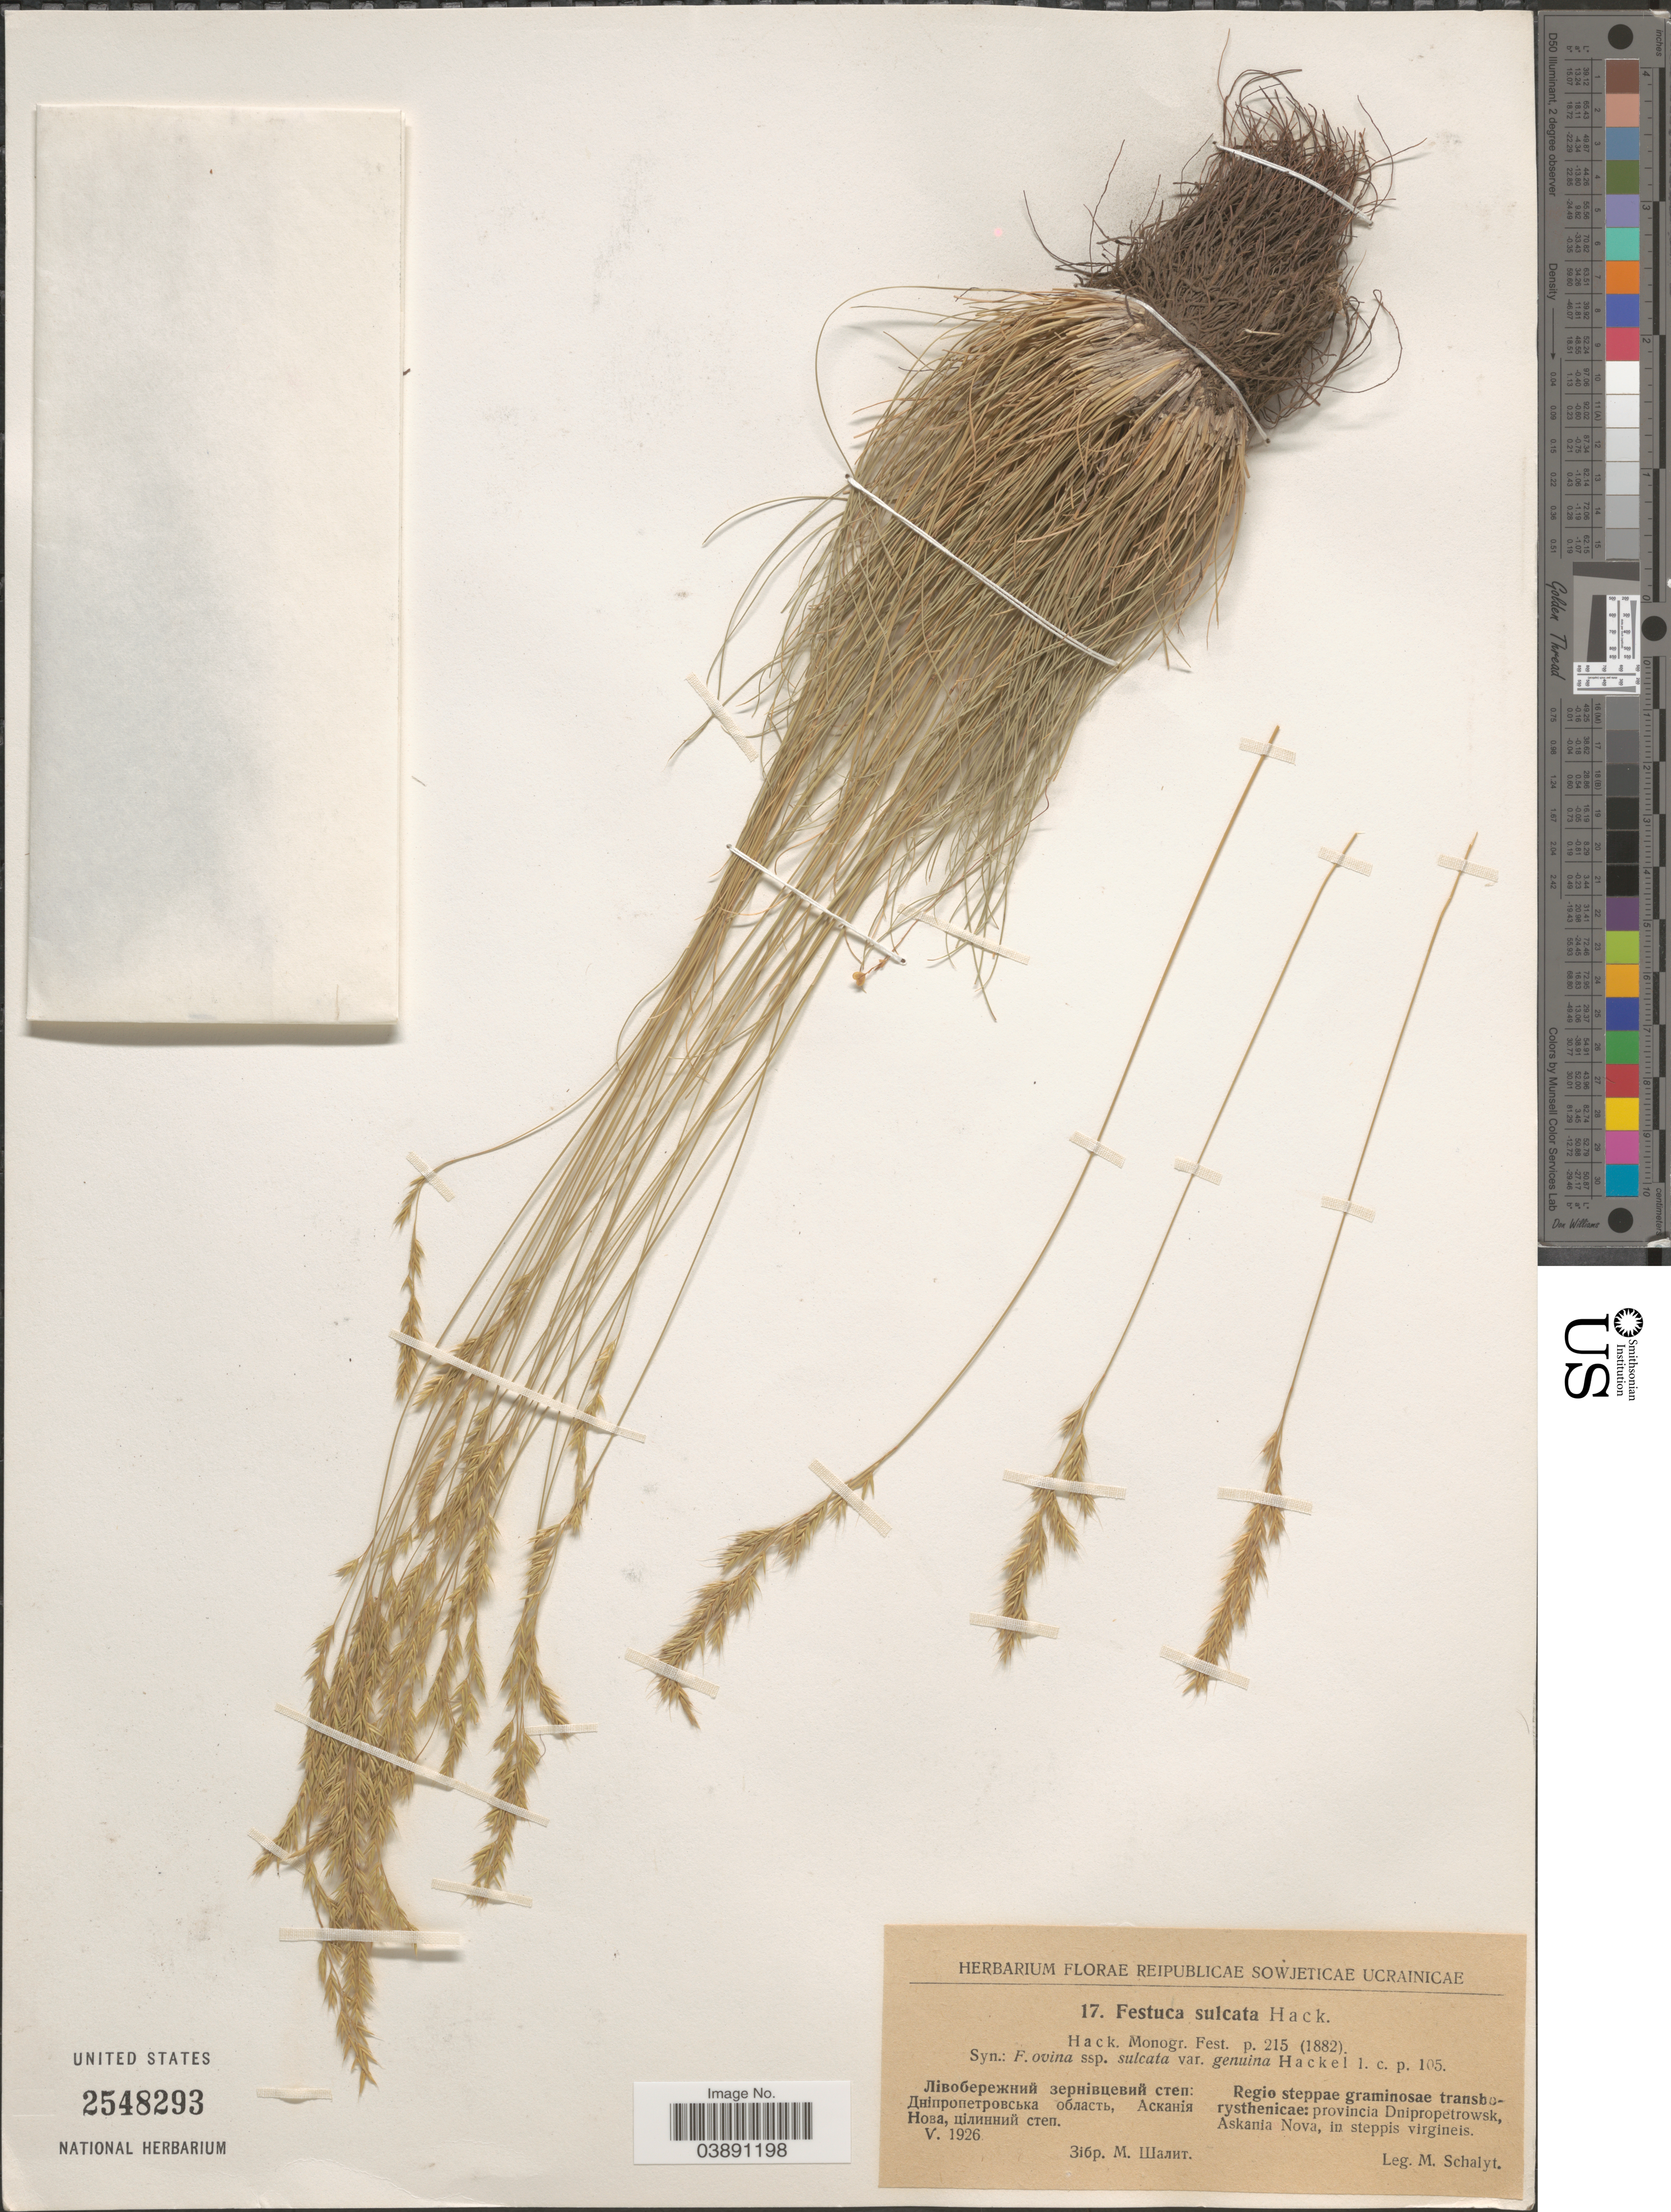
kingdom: Plantae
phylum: Tracheophyta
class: Liliopsida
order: Poales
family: Poaceae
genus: Festuca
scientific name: Festuca rupicola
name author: Heuff.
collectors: M. Schalyt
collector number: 17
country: Ukraine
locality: Reipublicae Sowjeticae Ucrainicae. Regio steppae graminosae transborysthenicae: provincia Dnipropetrowsk, Askania Nova, in steppis virgineis.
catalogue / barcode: US 2548293